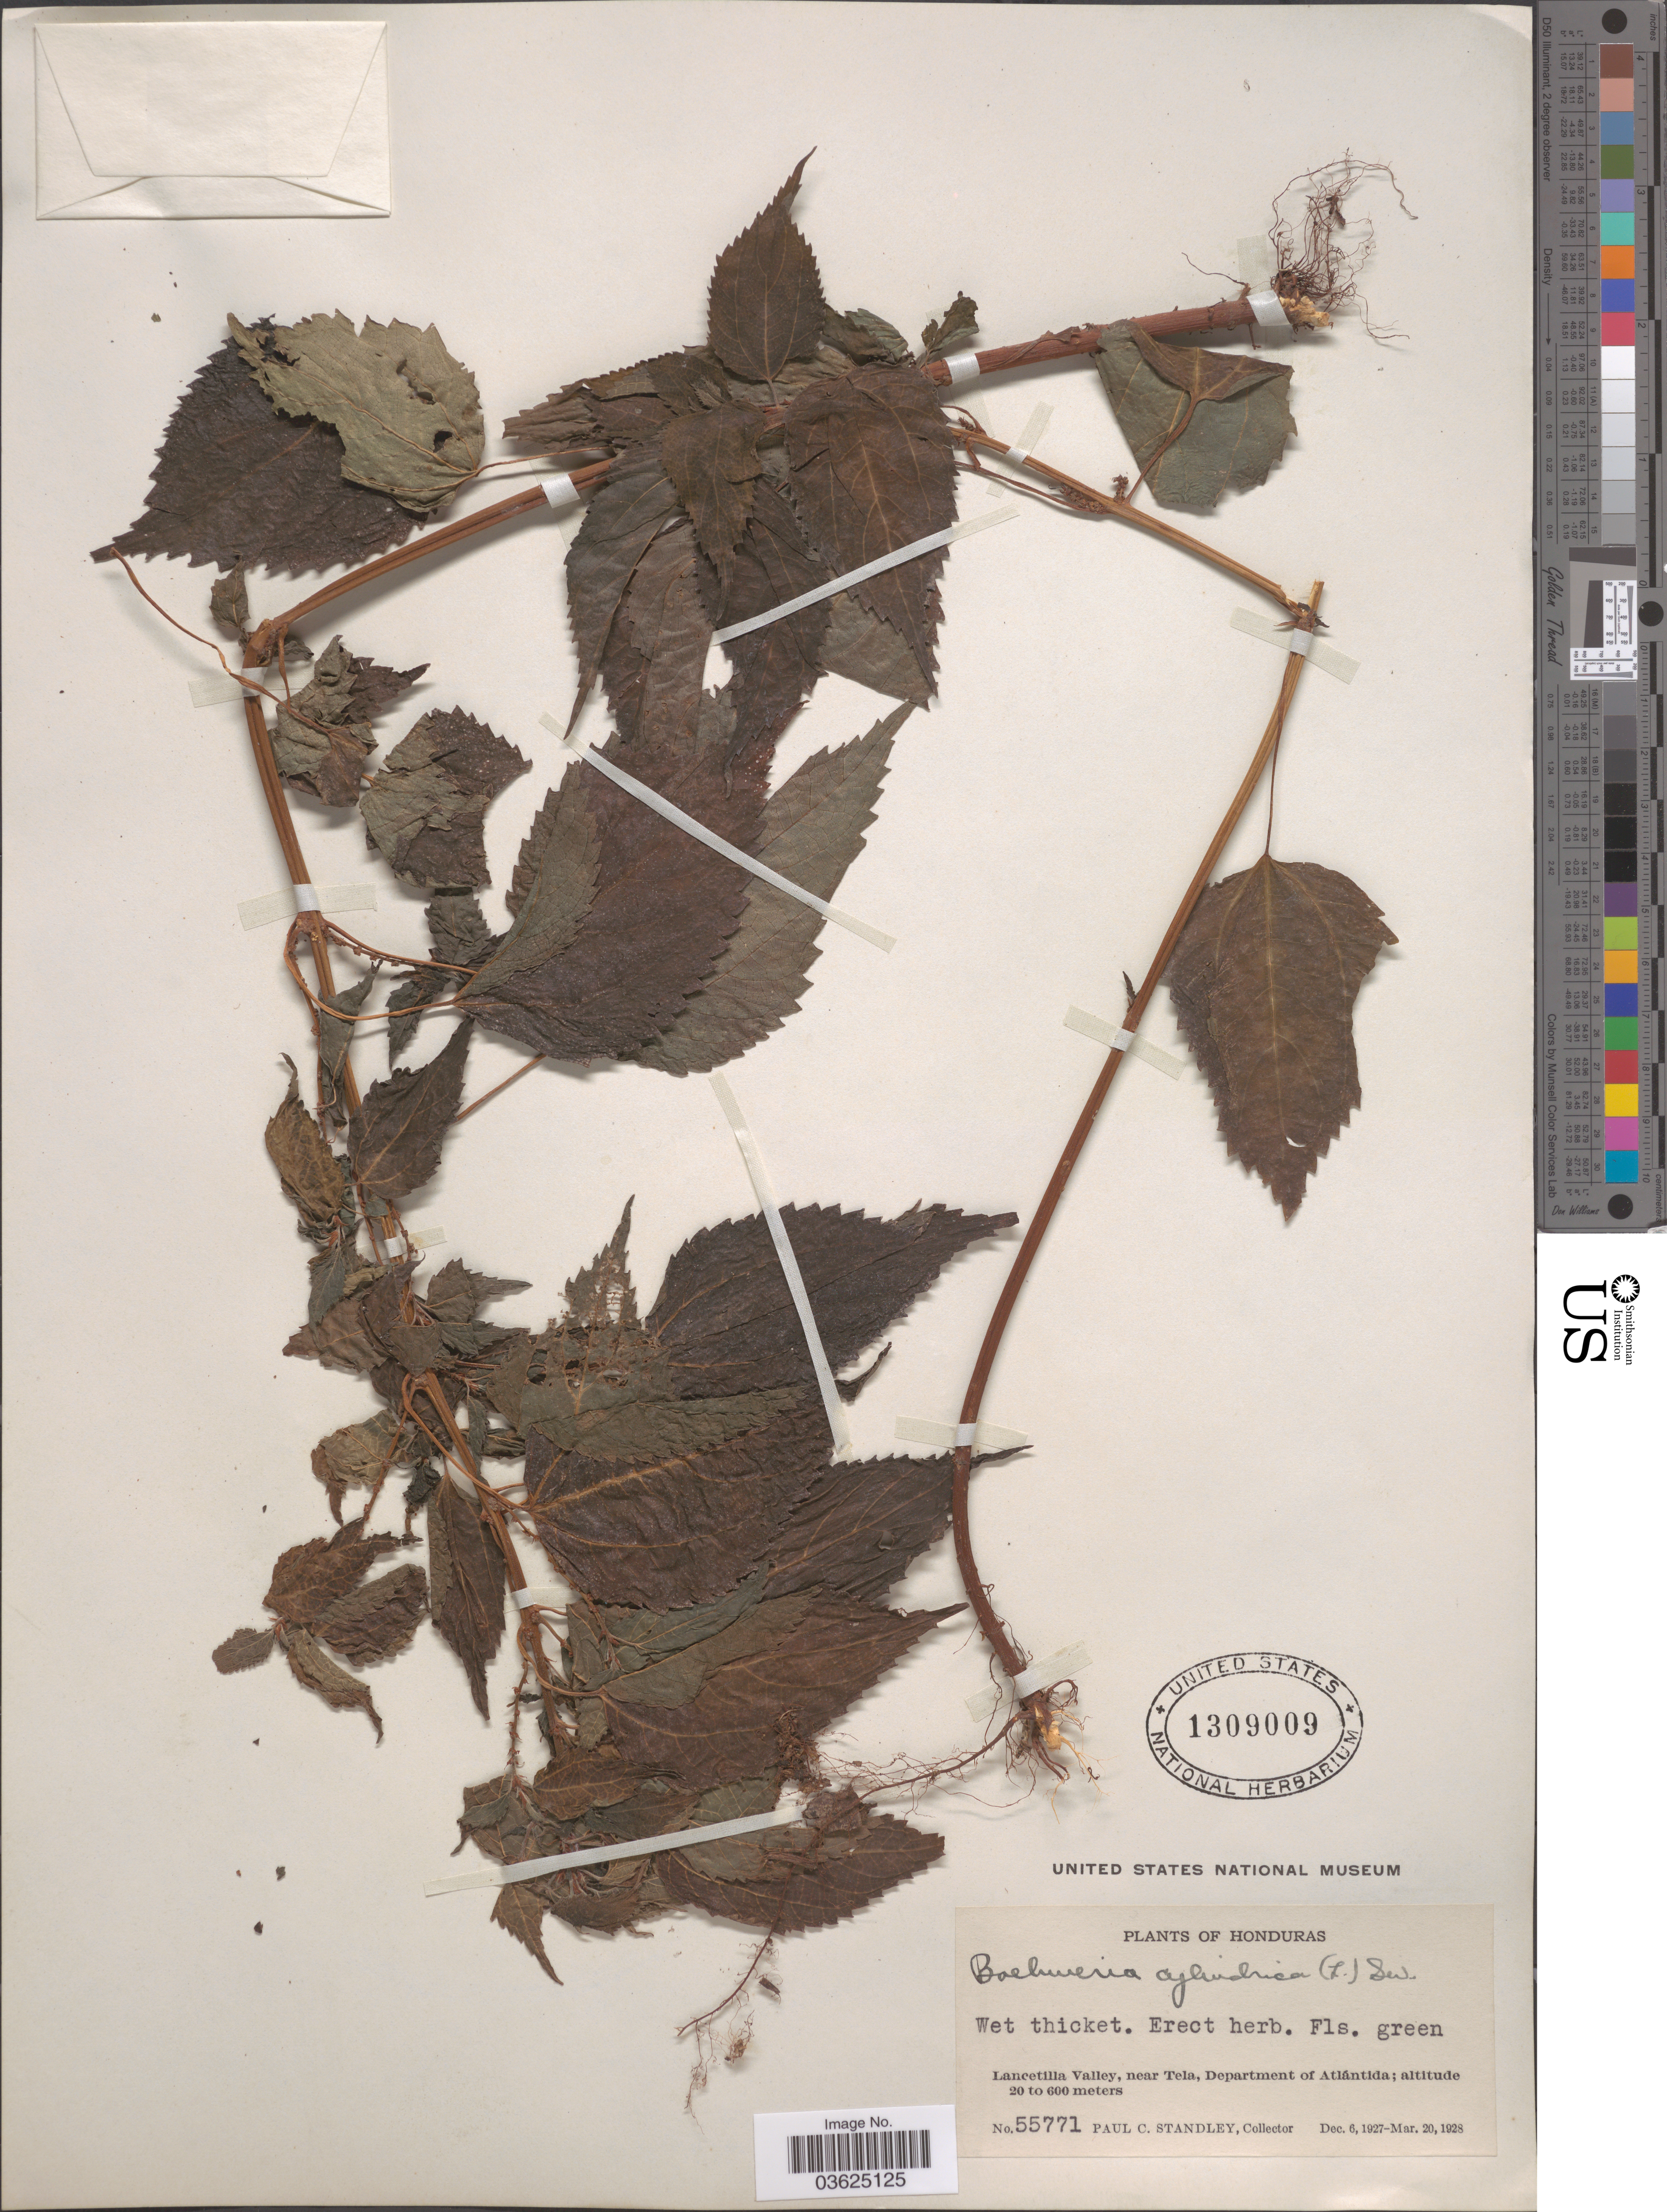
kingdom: Plantae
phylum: Tracheophyta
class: Magnoliopsida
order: Rosales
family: Urticaceae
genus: Boehmeria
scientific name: Boehmeria cylindrica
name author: (L.) Sw.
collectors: P. C. Standley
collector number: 55771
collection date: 1927-12-06/1928-03-20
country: Honduras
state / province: Atlantida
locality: Lancetilla Valley, near Tela, Department of Atlántida.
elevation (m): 20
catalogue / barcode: US 1309009